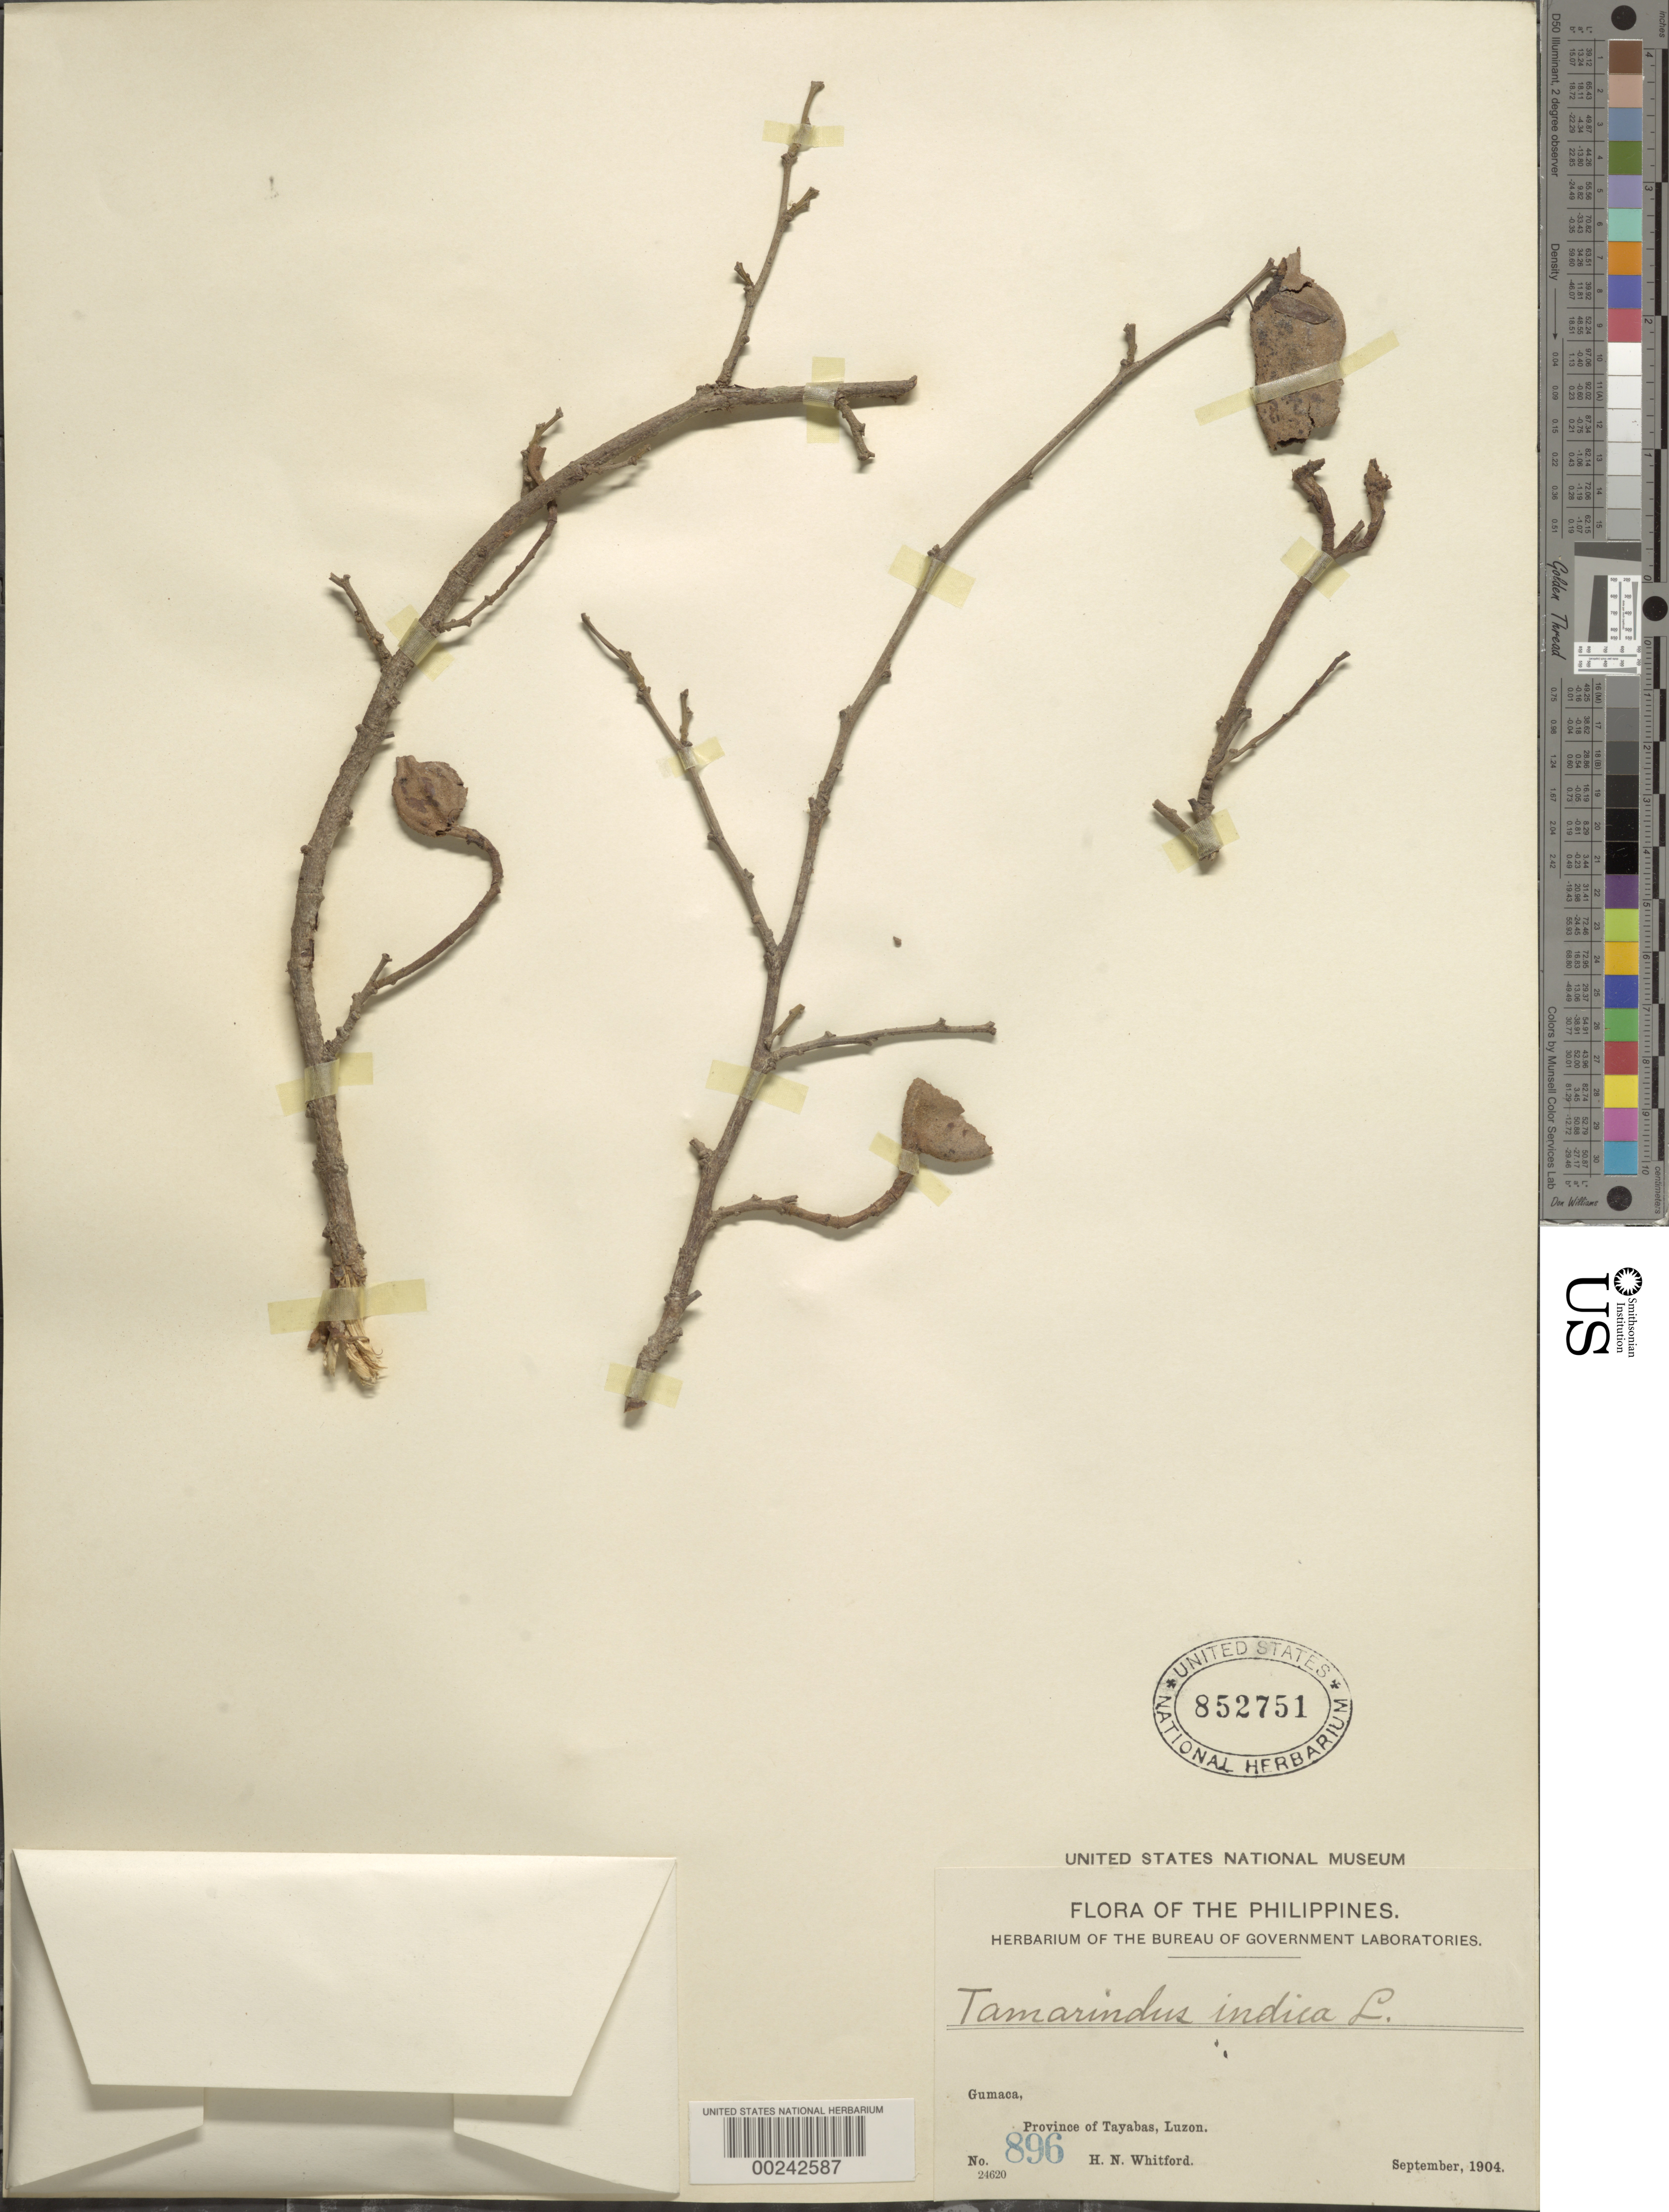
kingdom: Plantae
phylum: Tracheophyta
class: Magnoliopsida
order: Fabales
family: Fabaceae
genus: Tamarindus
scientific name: Tamarindus indica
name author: L.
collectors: H. N. Whitford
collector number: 896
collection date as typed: Sep 1904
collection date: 1904-09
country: Philippines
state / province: Calabarzon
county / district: Quezon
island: Luzon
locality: Gumaca, tayabas prov. [= quezon province]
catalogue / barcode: US 852751